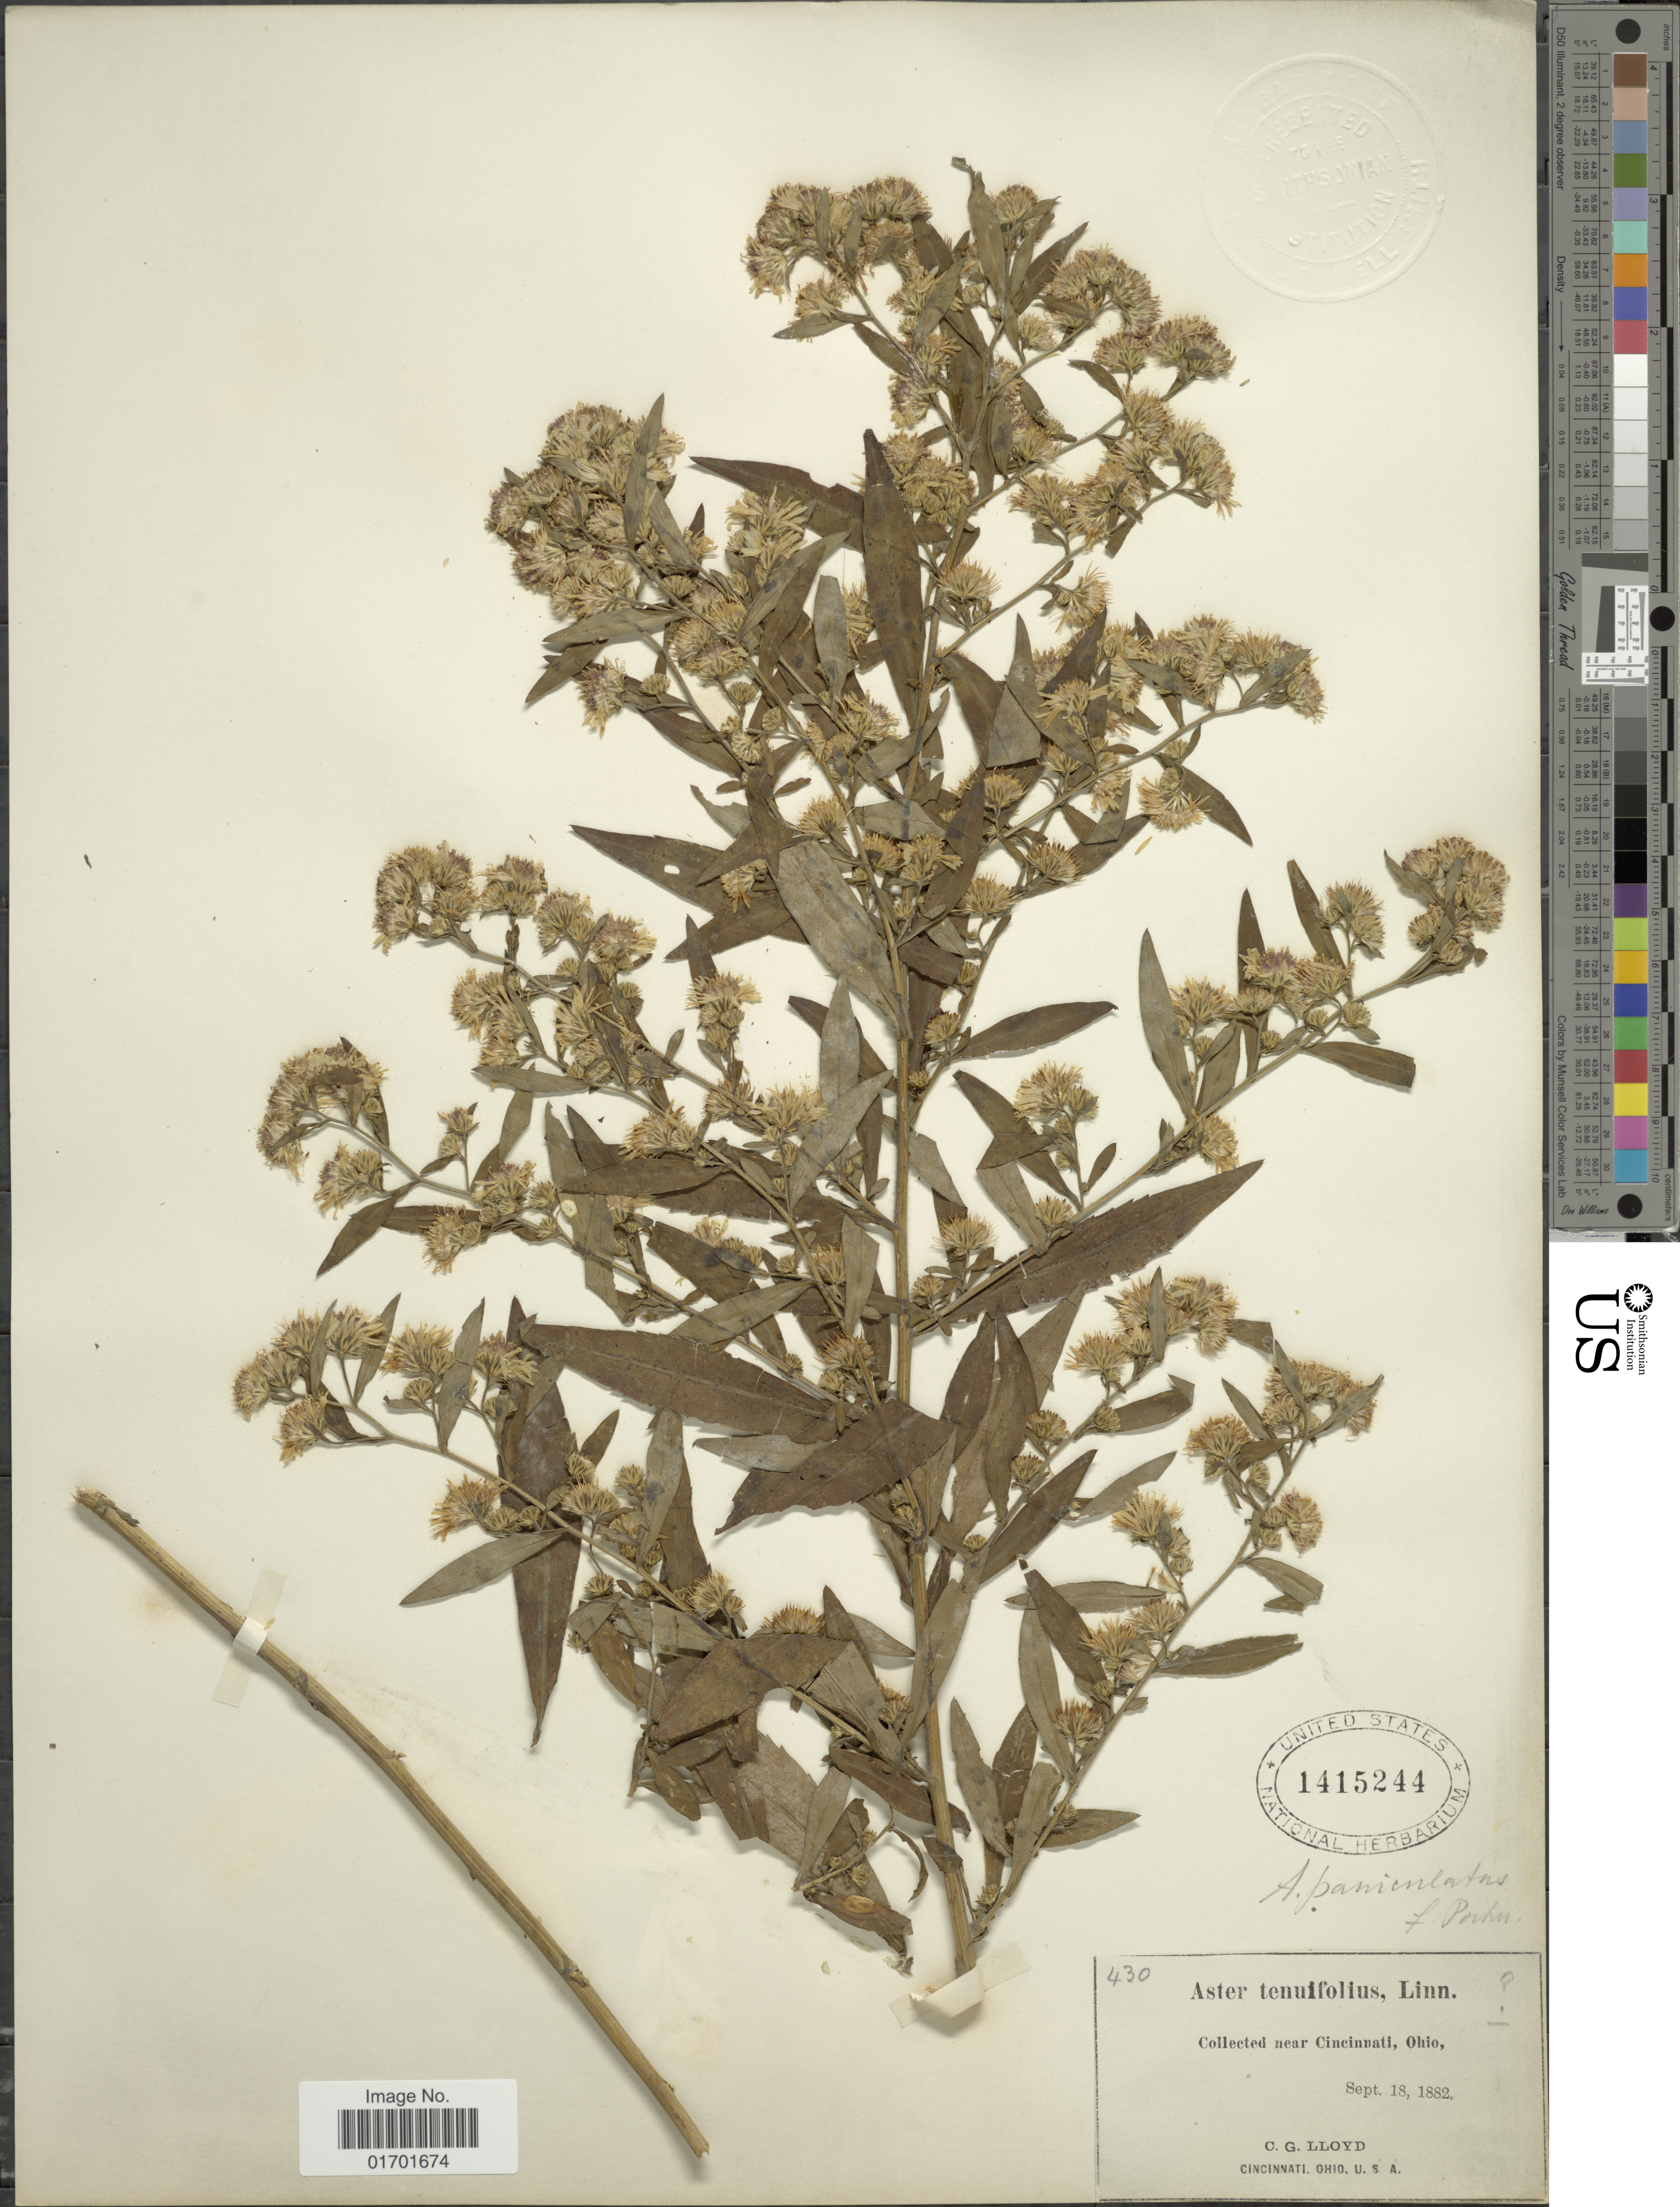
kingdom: Plantae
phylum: Tracheophyta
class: Magnoliopsida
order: Asterales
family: Asteraceae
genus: Symphyotrichum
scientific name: Symphyotrichum lanceolatum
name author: (Willd.) G.L. Nesom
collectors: C. G. Lloyd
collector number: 430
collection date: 1882-09-18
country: United States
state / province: Ohio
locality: Near Cincinnati.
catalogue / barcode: US 1415244